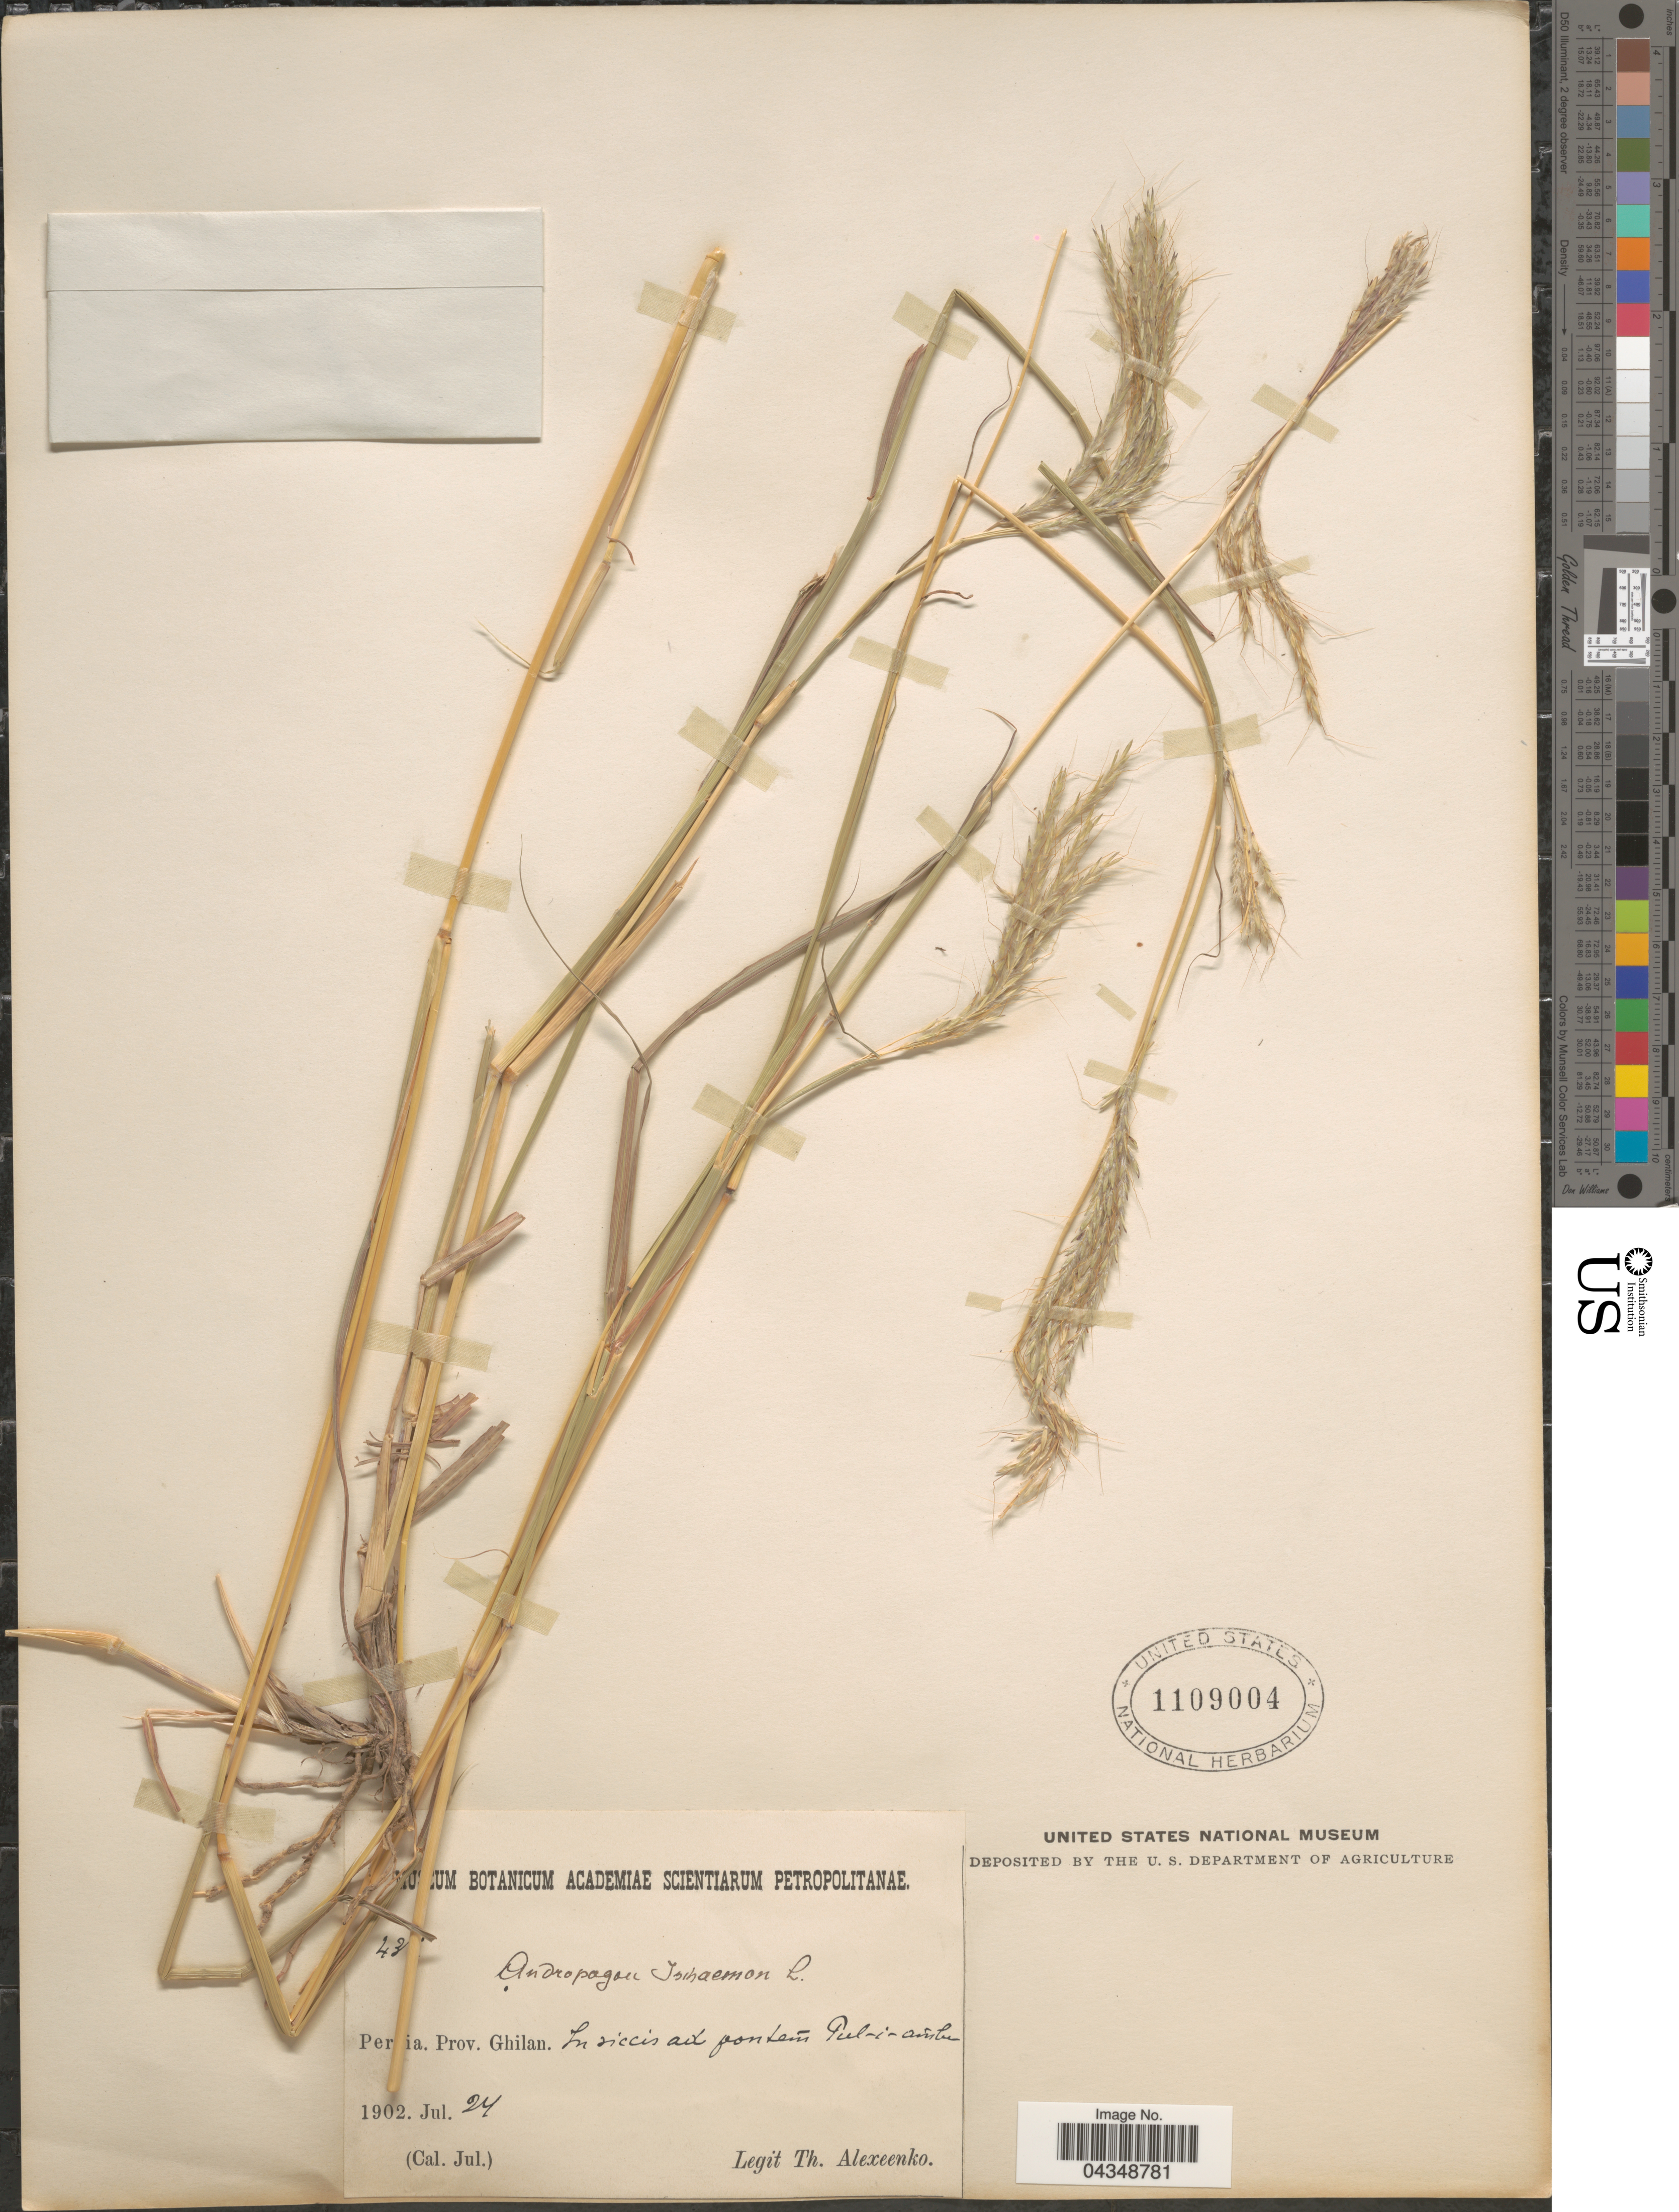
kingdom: Plantae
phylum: Tracheophyta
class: Liliopsida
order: Poales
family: Poaceae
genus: Bothriochloa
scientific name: Bothriochloa ischaemum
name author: (L.) Keng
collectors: T. Alexeenko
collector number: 43!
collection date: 1902-07-24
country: Iran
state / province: Gilan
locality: Persia. Prov. Ghilan. In siccis ad pontem Pul-i-loshan.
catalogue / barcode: US 1109004